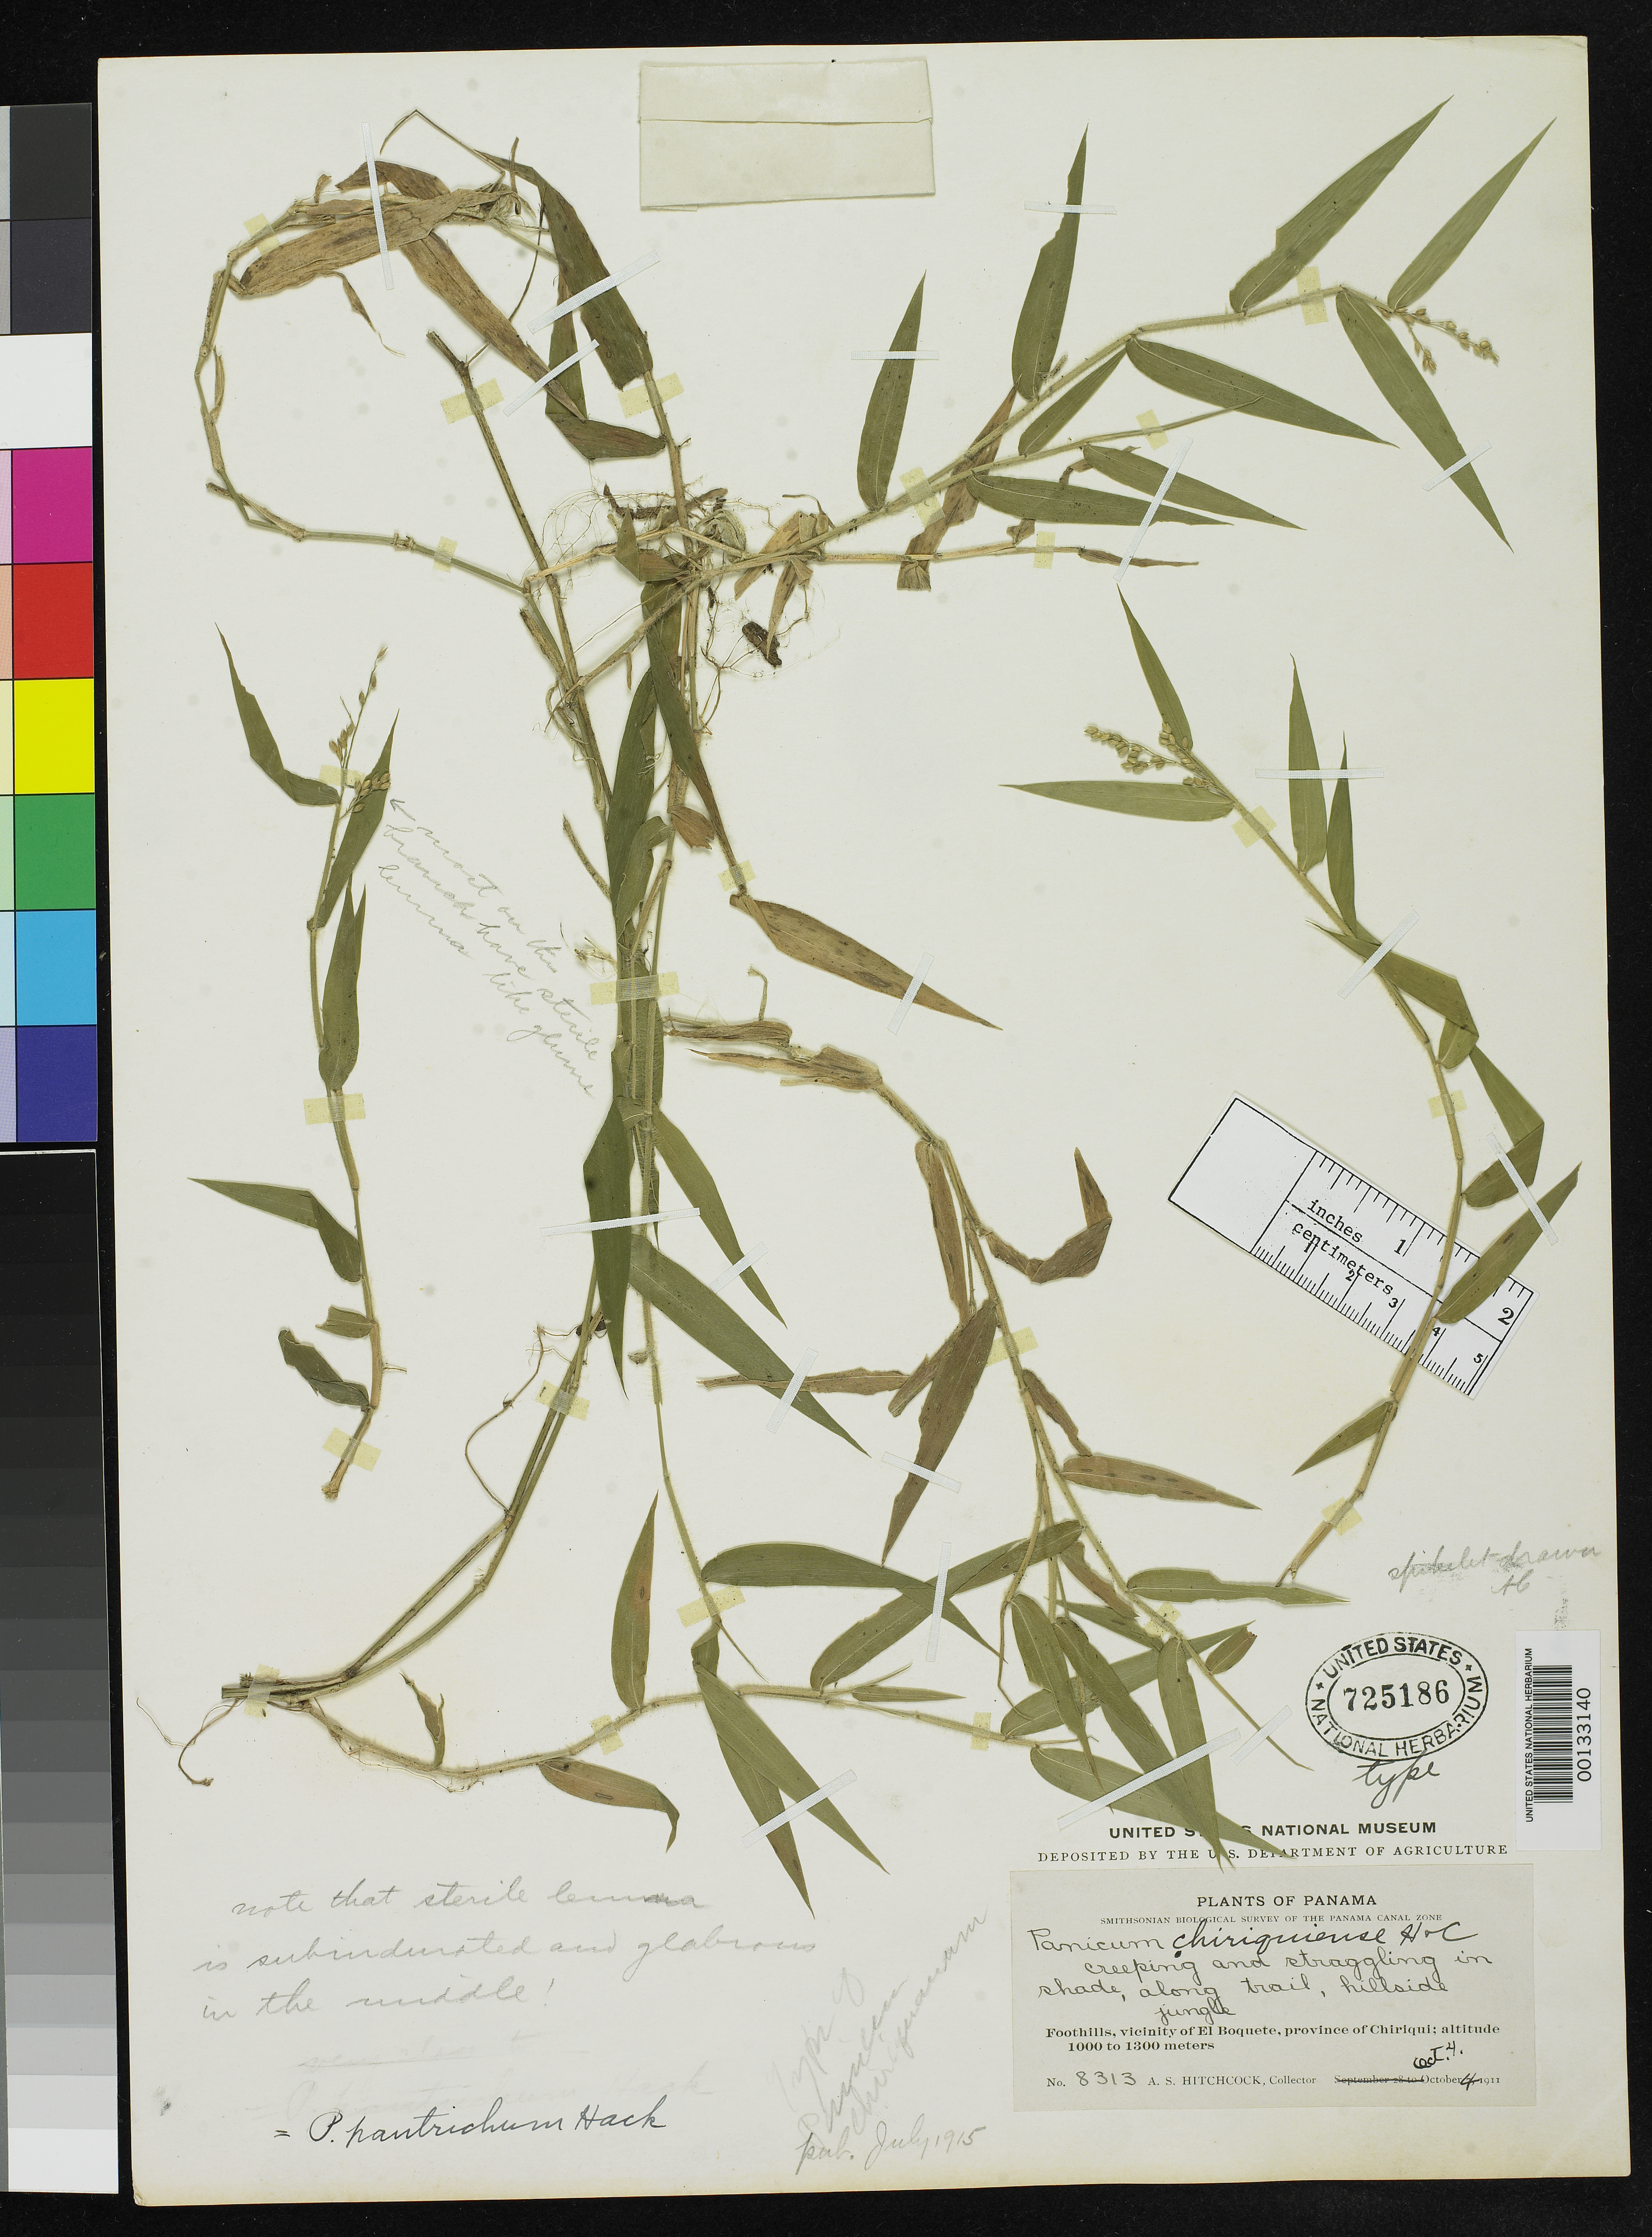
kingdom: Plantae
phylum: Tracheophyta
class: Liliopsida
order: Poales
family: Poaceae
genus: Panicum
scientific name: Panicum chiriquiense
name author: Hitchc. & Chase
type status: Holotype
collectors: A. S. Hitchcock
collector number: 8313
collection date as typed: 04 Oct 1911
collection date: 1911-10-04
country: Panama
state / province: Chiriquí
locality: El Boquete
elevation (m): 1000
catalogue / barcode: US 725186